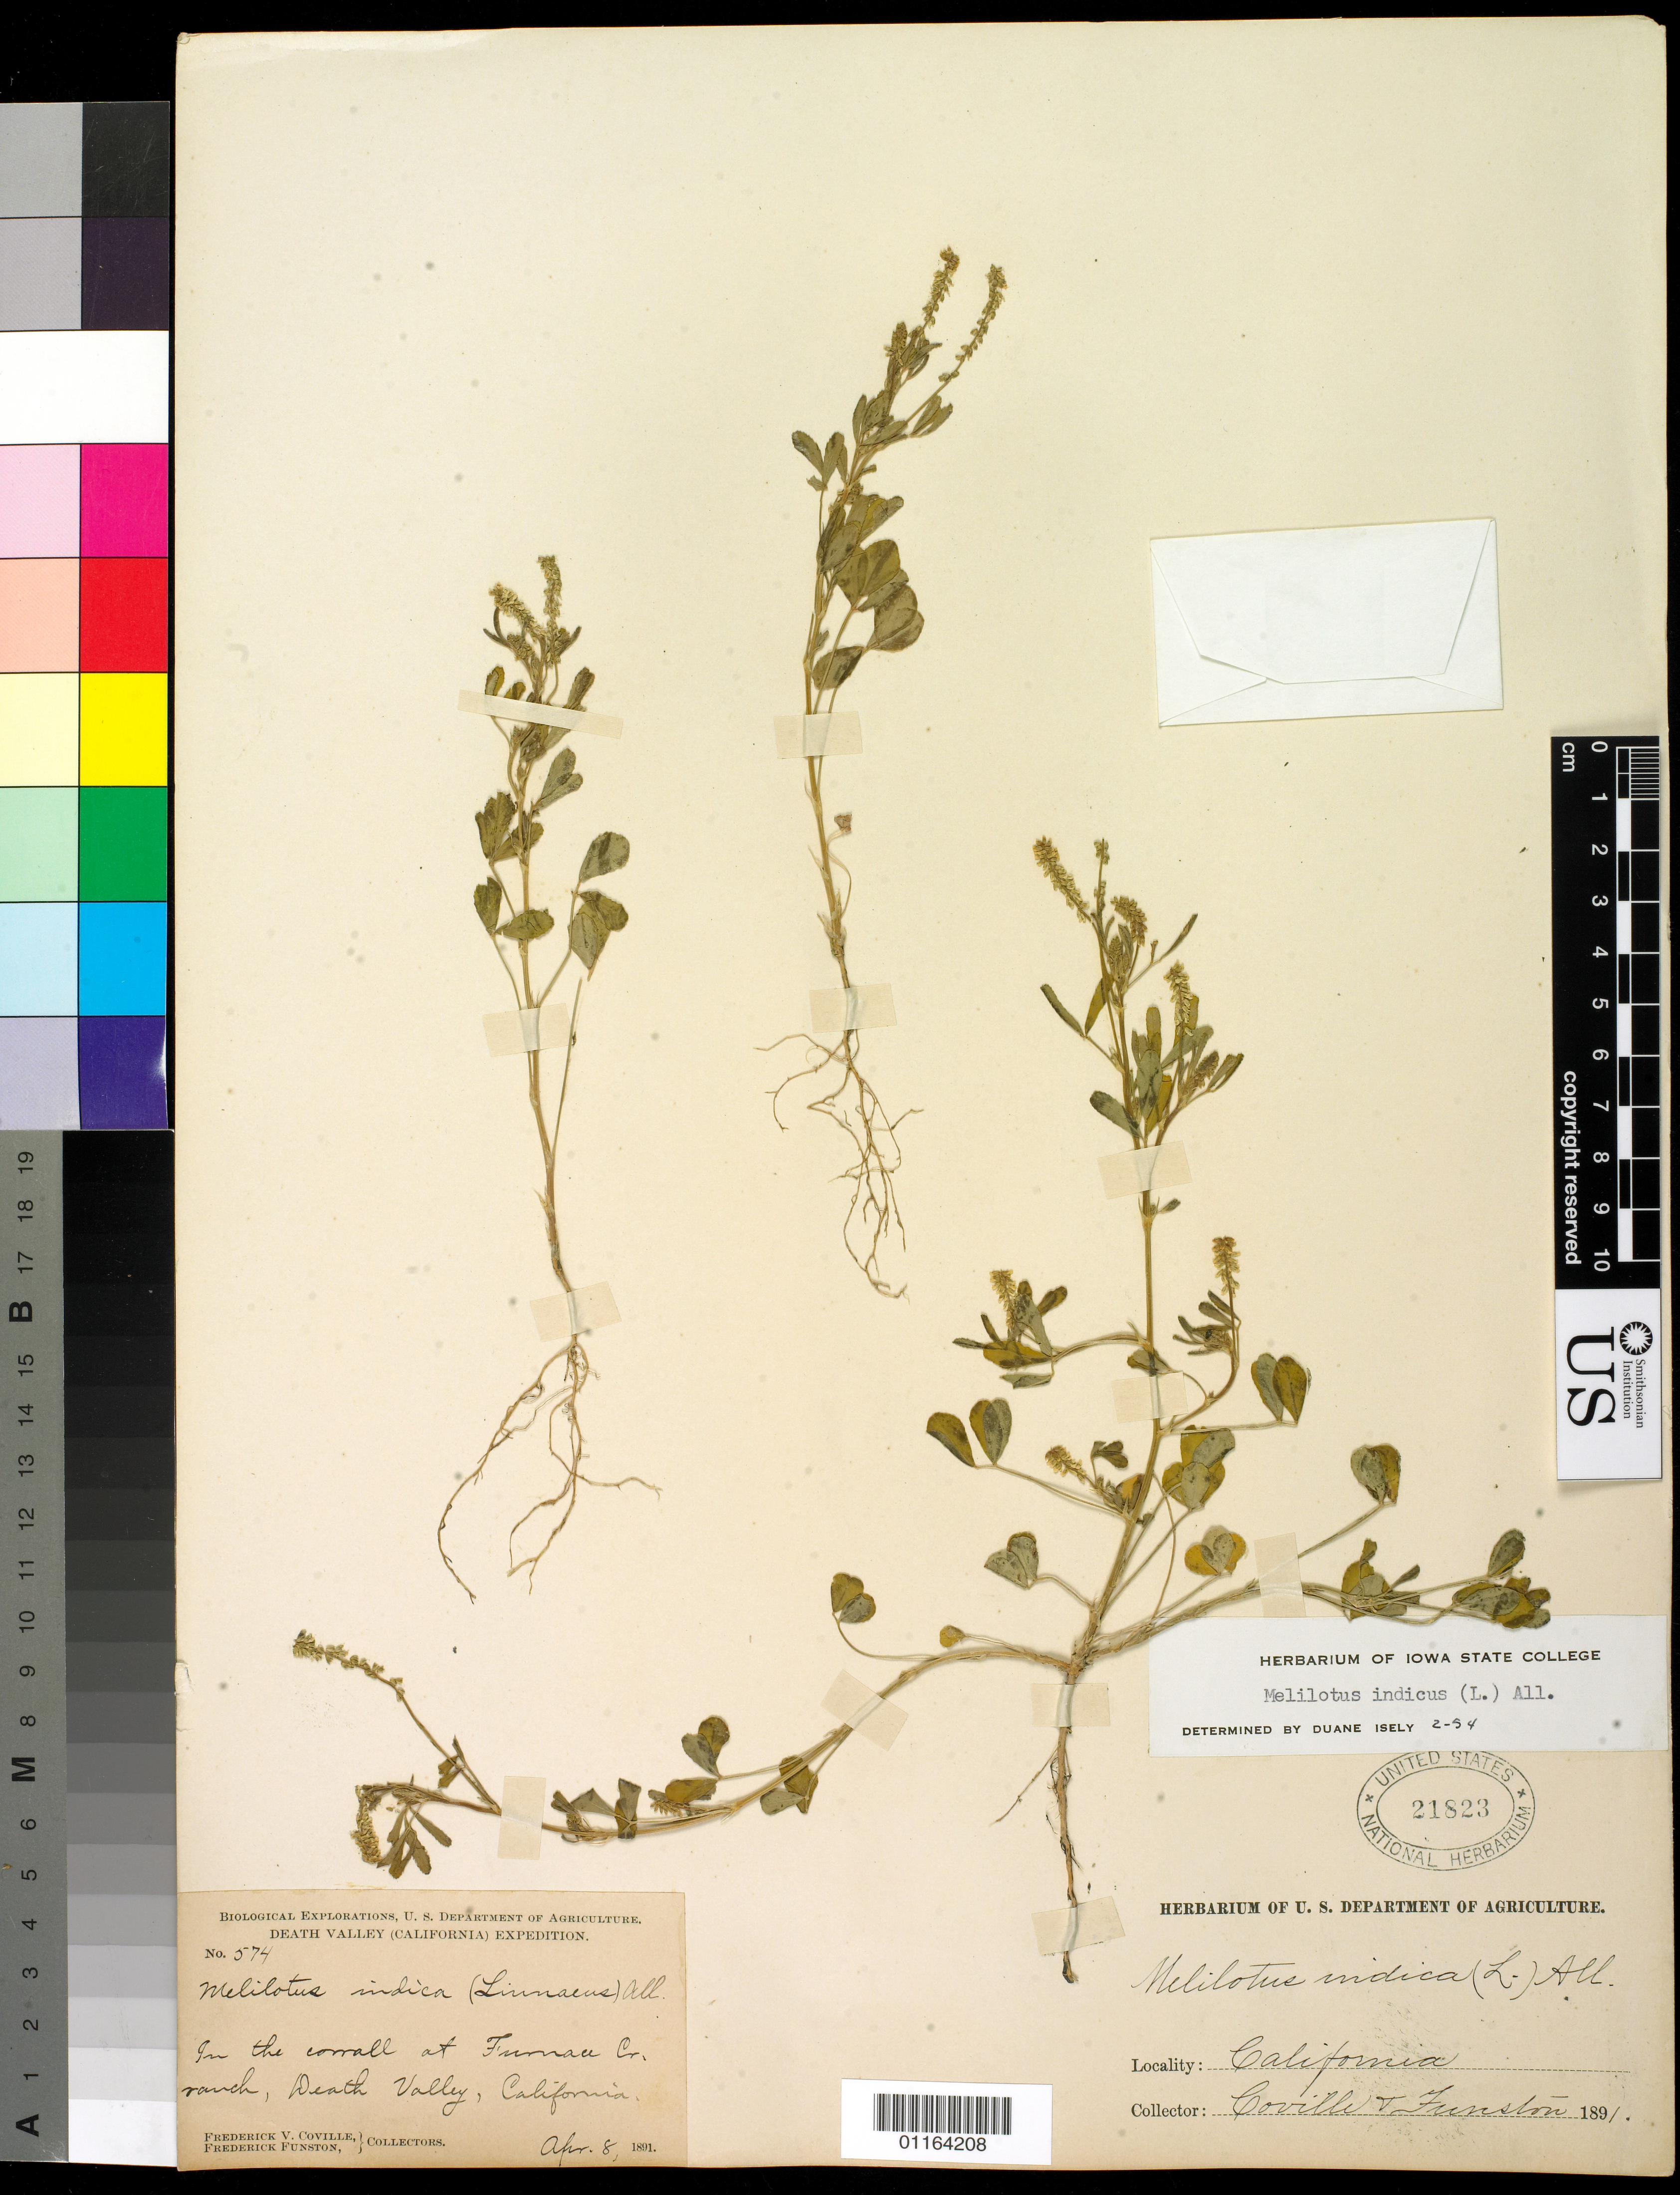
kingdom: Plantae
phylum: Tracheophyta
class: Magnoliopsida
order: Fabales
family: Fabaceae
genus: Melilotus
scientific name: Melilotus indicus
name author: (L.) All.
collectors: F. V. Coville & F. Funston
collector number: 574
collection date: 1891-04-08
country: United States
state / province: California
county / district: Inyo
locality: In the corrall at Furnace Creek Ranch.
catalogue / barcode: US 21823